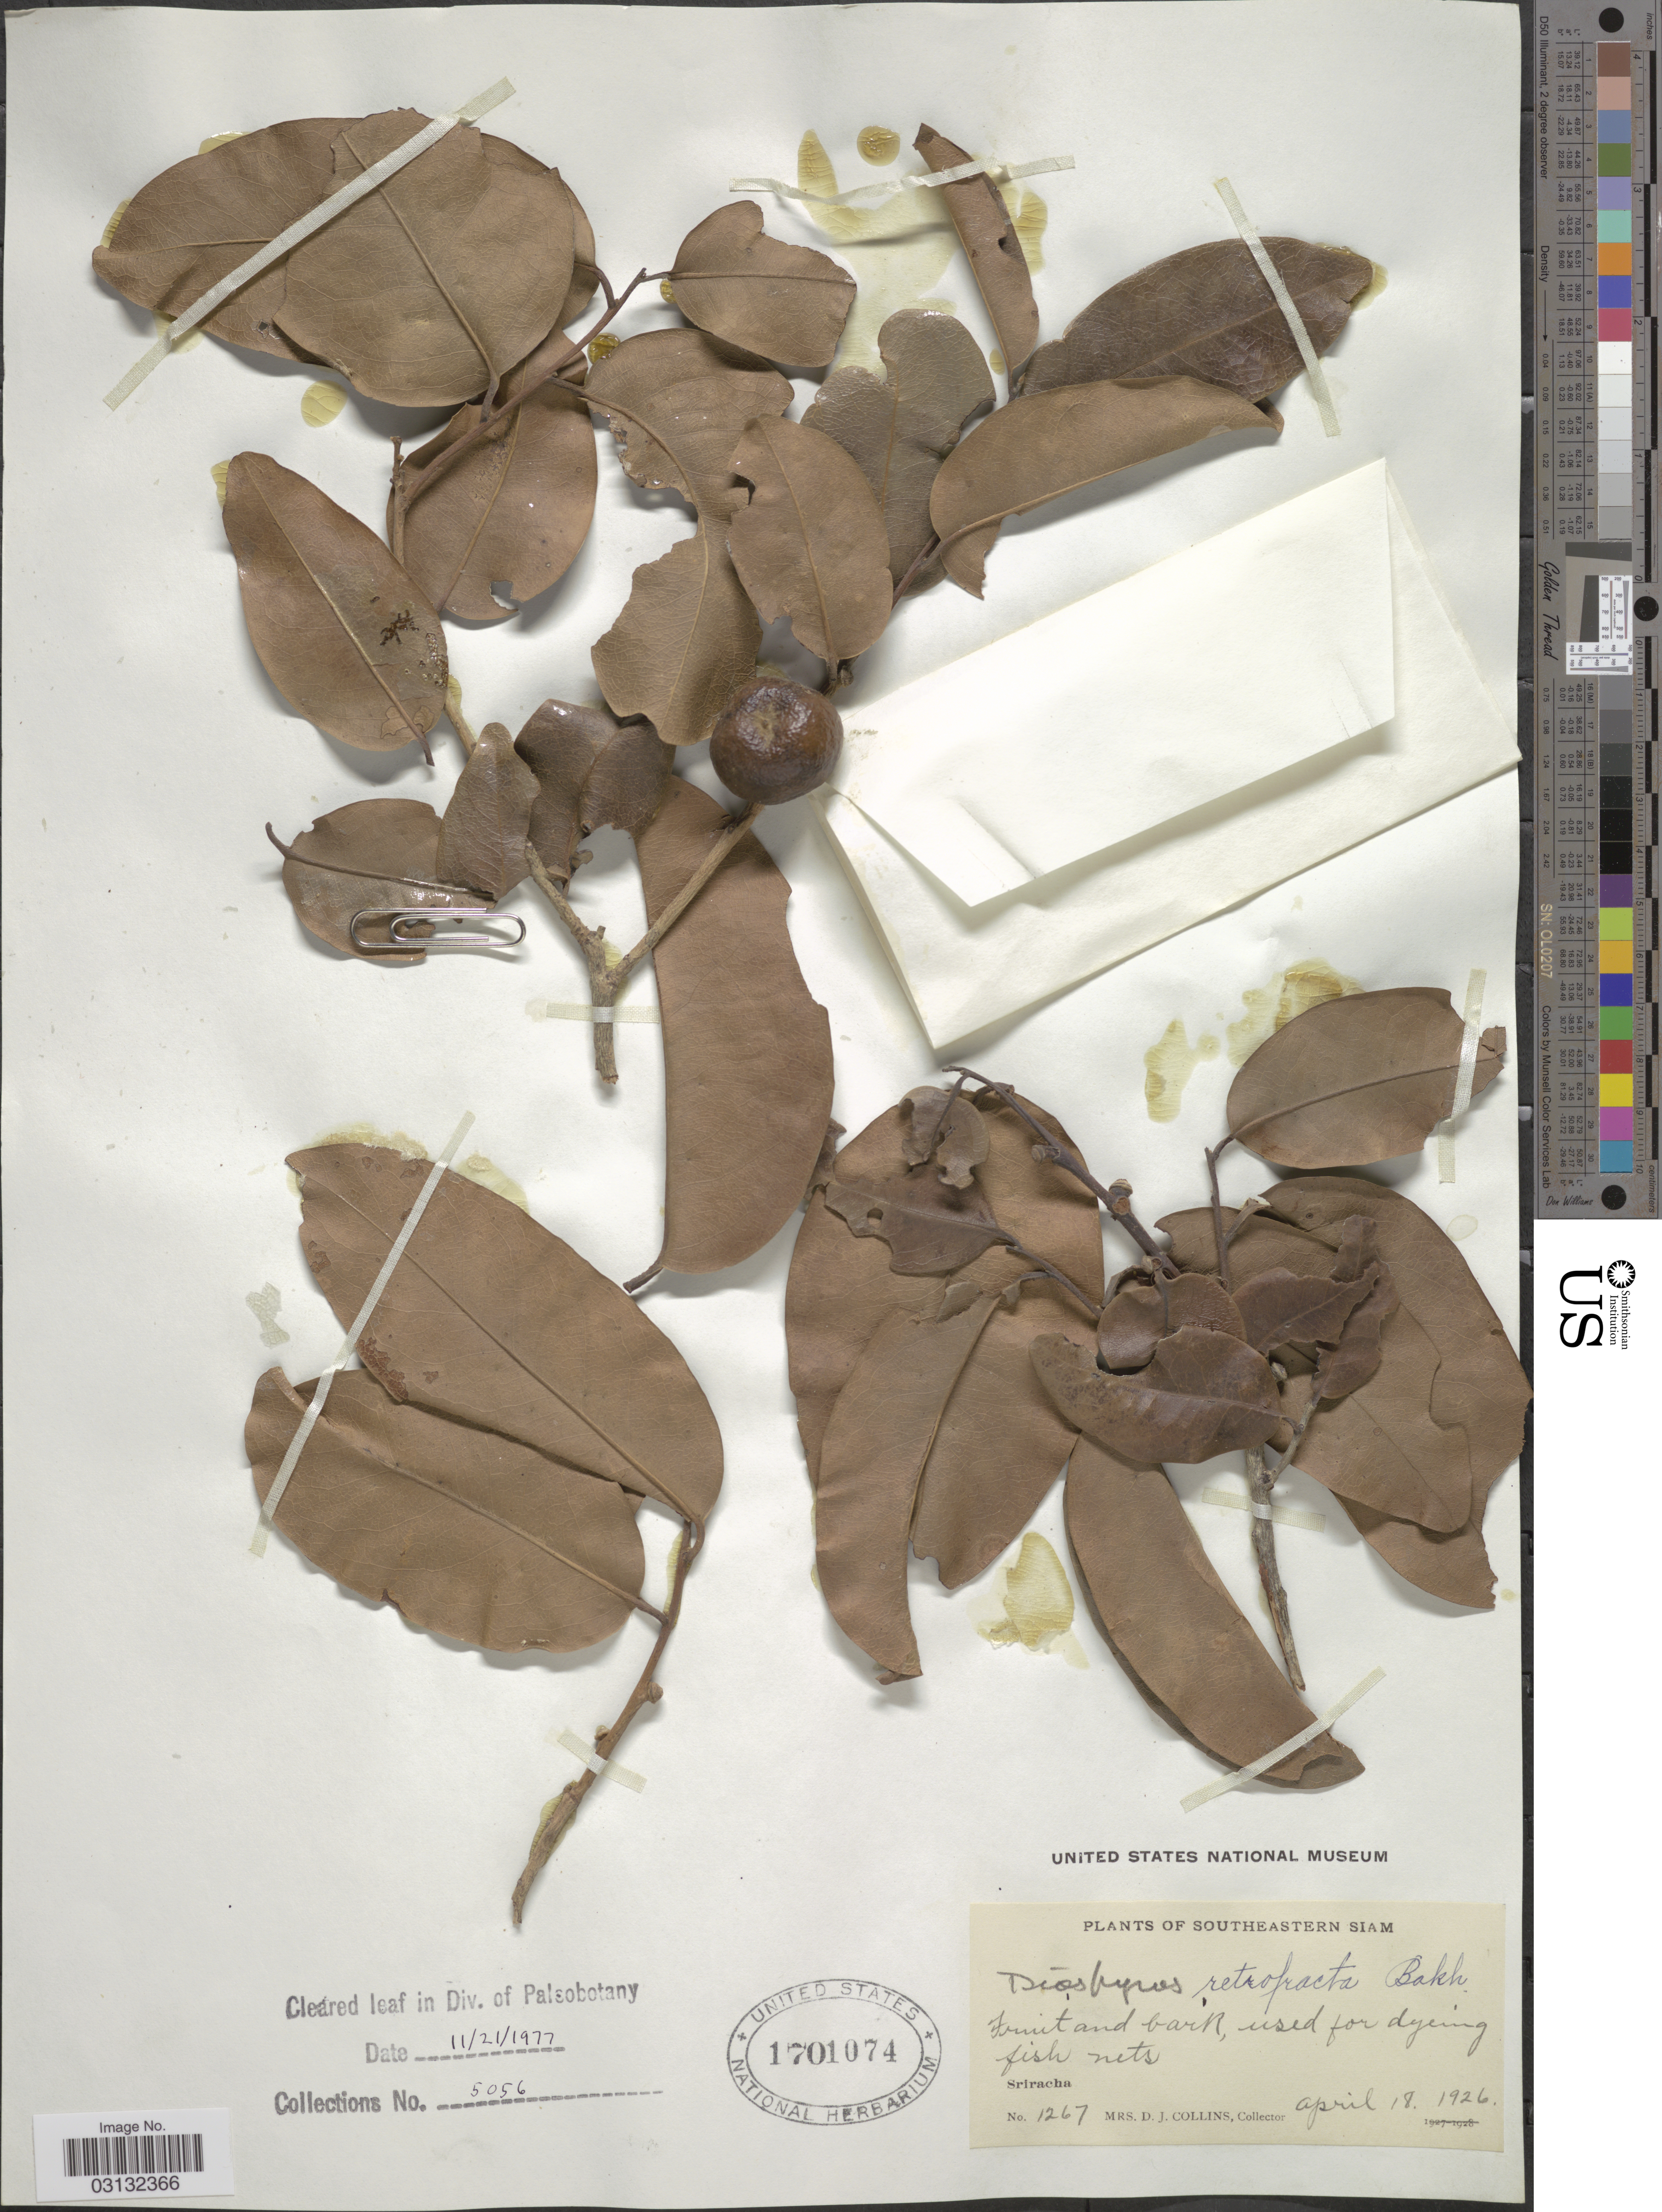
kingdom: Plantae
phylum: Tracheophyta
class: Magnoliopsida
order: Ericales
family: Ebenaceae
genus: Diospyros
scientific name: Diospyros retrofracta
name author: Bakh.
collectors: Mrs. D. J. Collins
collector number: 1267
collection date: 1926-04-18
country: Thailand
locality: Southeastern Siam. Sriracha.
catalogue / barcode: US 1701074